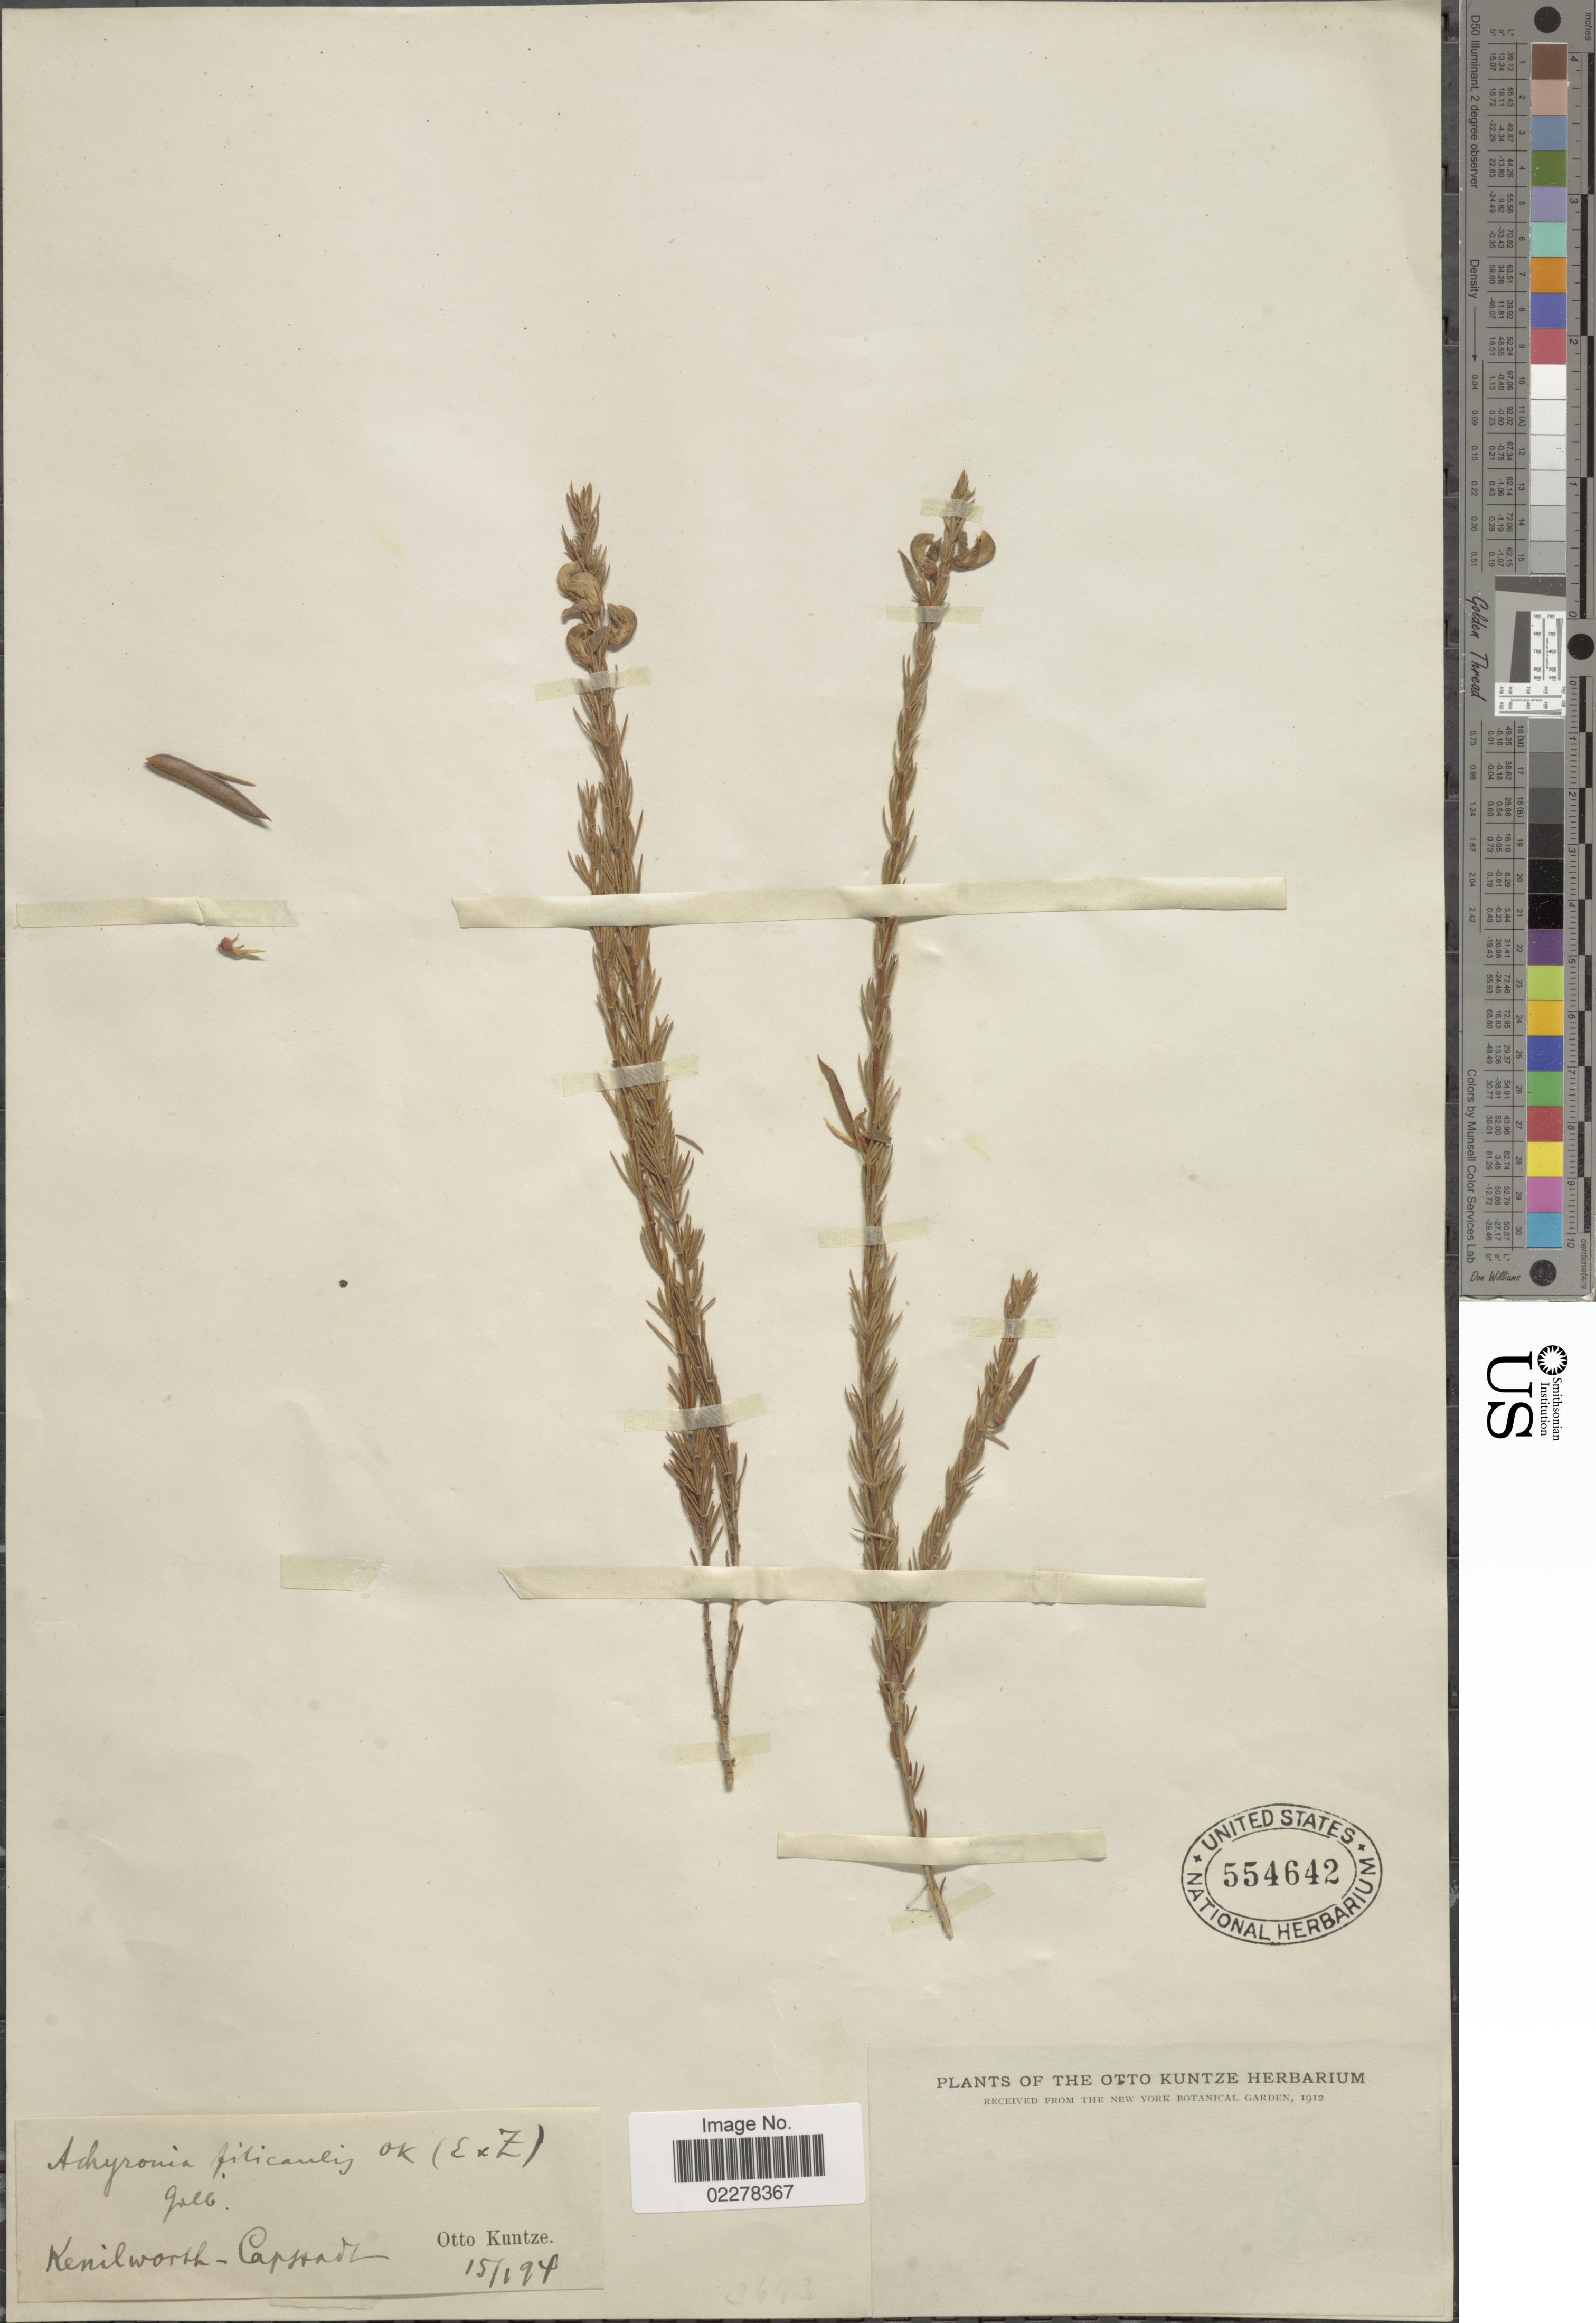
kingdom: Plantae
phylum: Tracheophyta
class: Magnoliopsida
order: Fabales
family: Fabaceae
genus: Aspalathus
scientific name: Aspalathus filicaulis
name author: Eckl. & Zeyh.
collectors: C.E.O. Kuntze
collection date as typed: Transcribed d/m/y: 15//194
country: South Africa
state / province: Western Cape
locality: Kenilworth - Capstadt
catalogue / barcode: US 554642